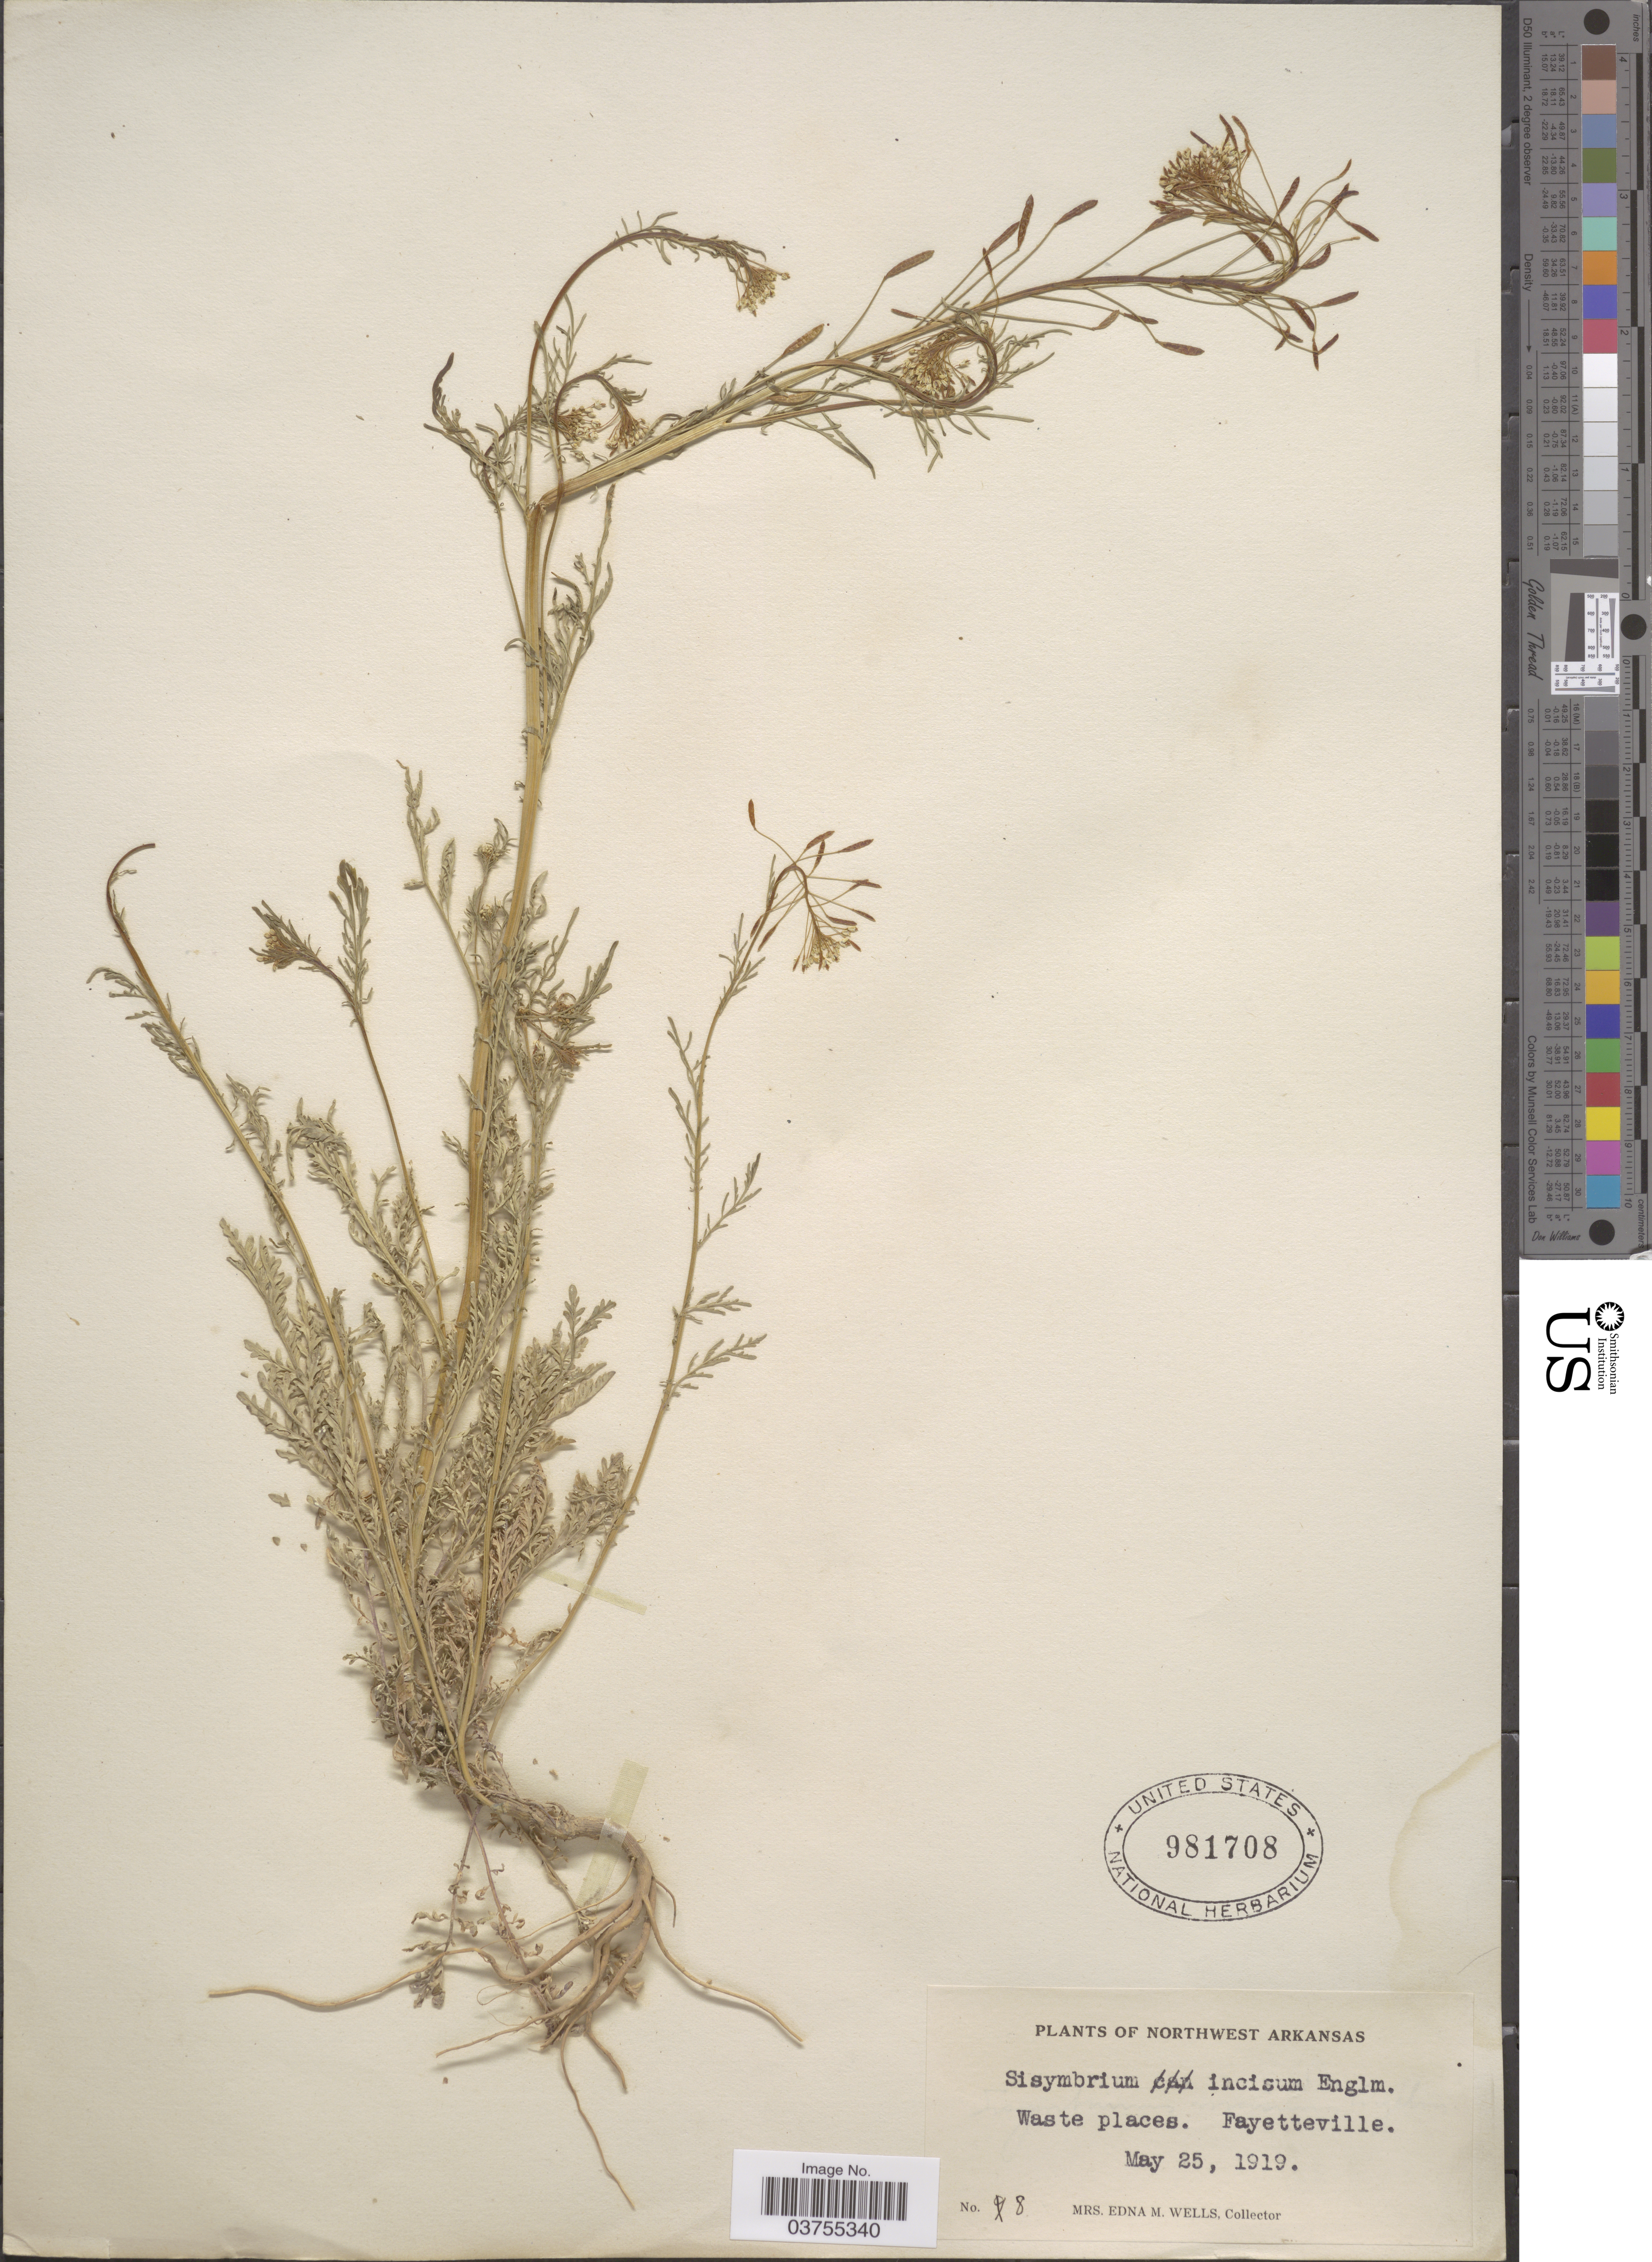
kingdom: Plantae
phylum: Tracheophyta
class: Magnoliopsida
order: Brassicales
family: Brassicaceae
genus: Descurainia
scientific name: Descurainia sp.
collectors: E. M. Wells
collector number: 8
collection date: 1919-05-25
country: United States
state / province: Arkansas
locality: Northwest Arkansas. Fayetteville.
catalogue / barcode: US 981708